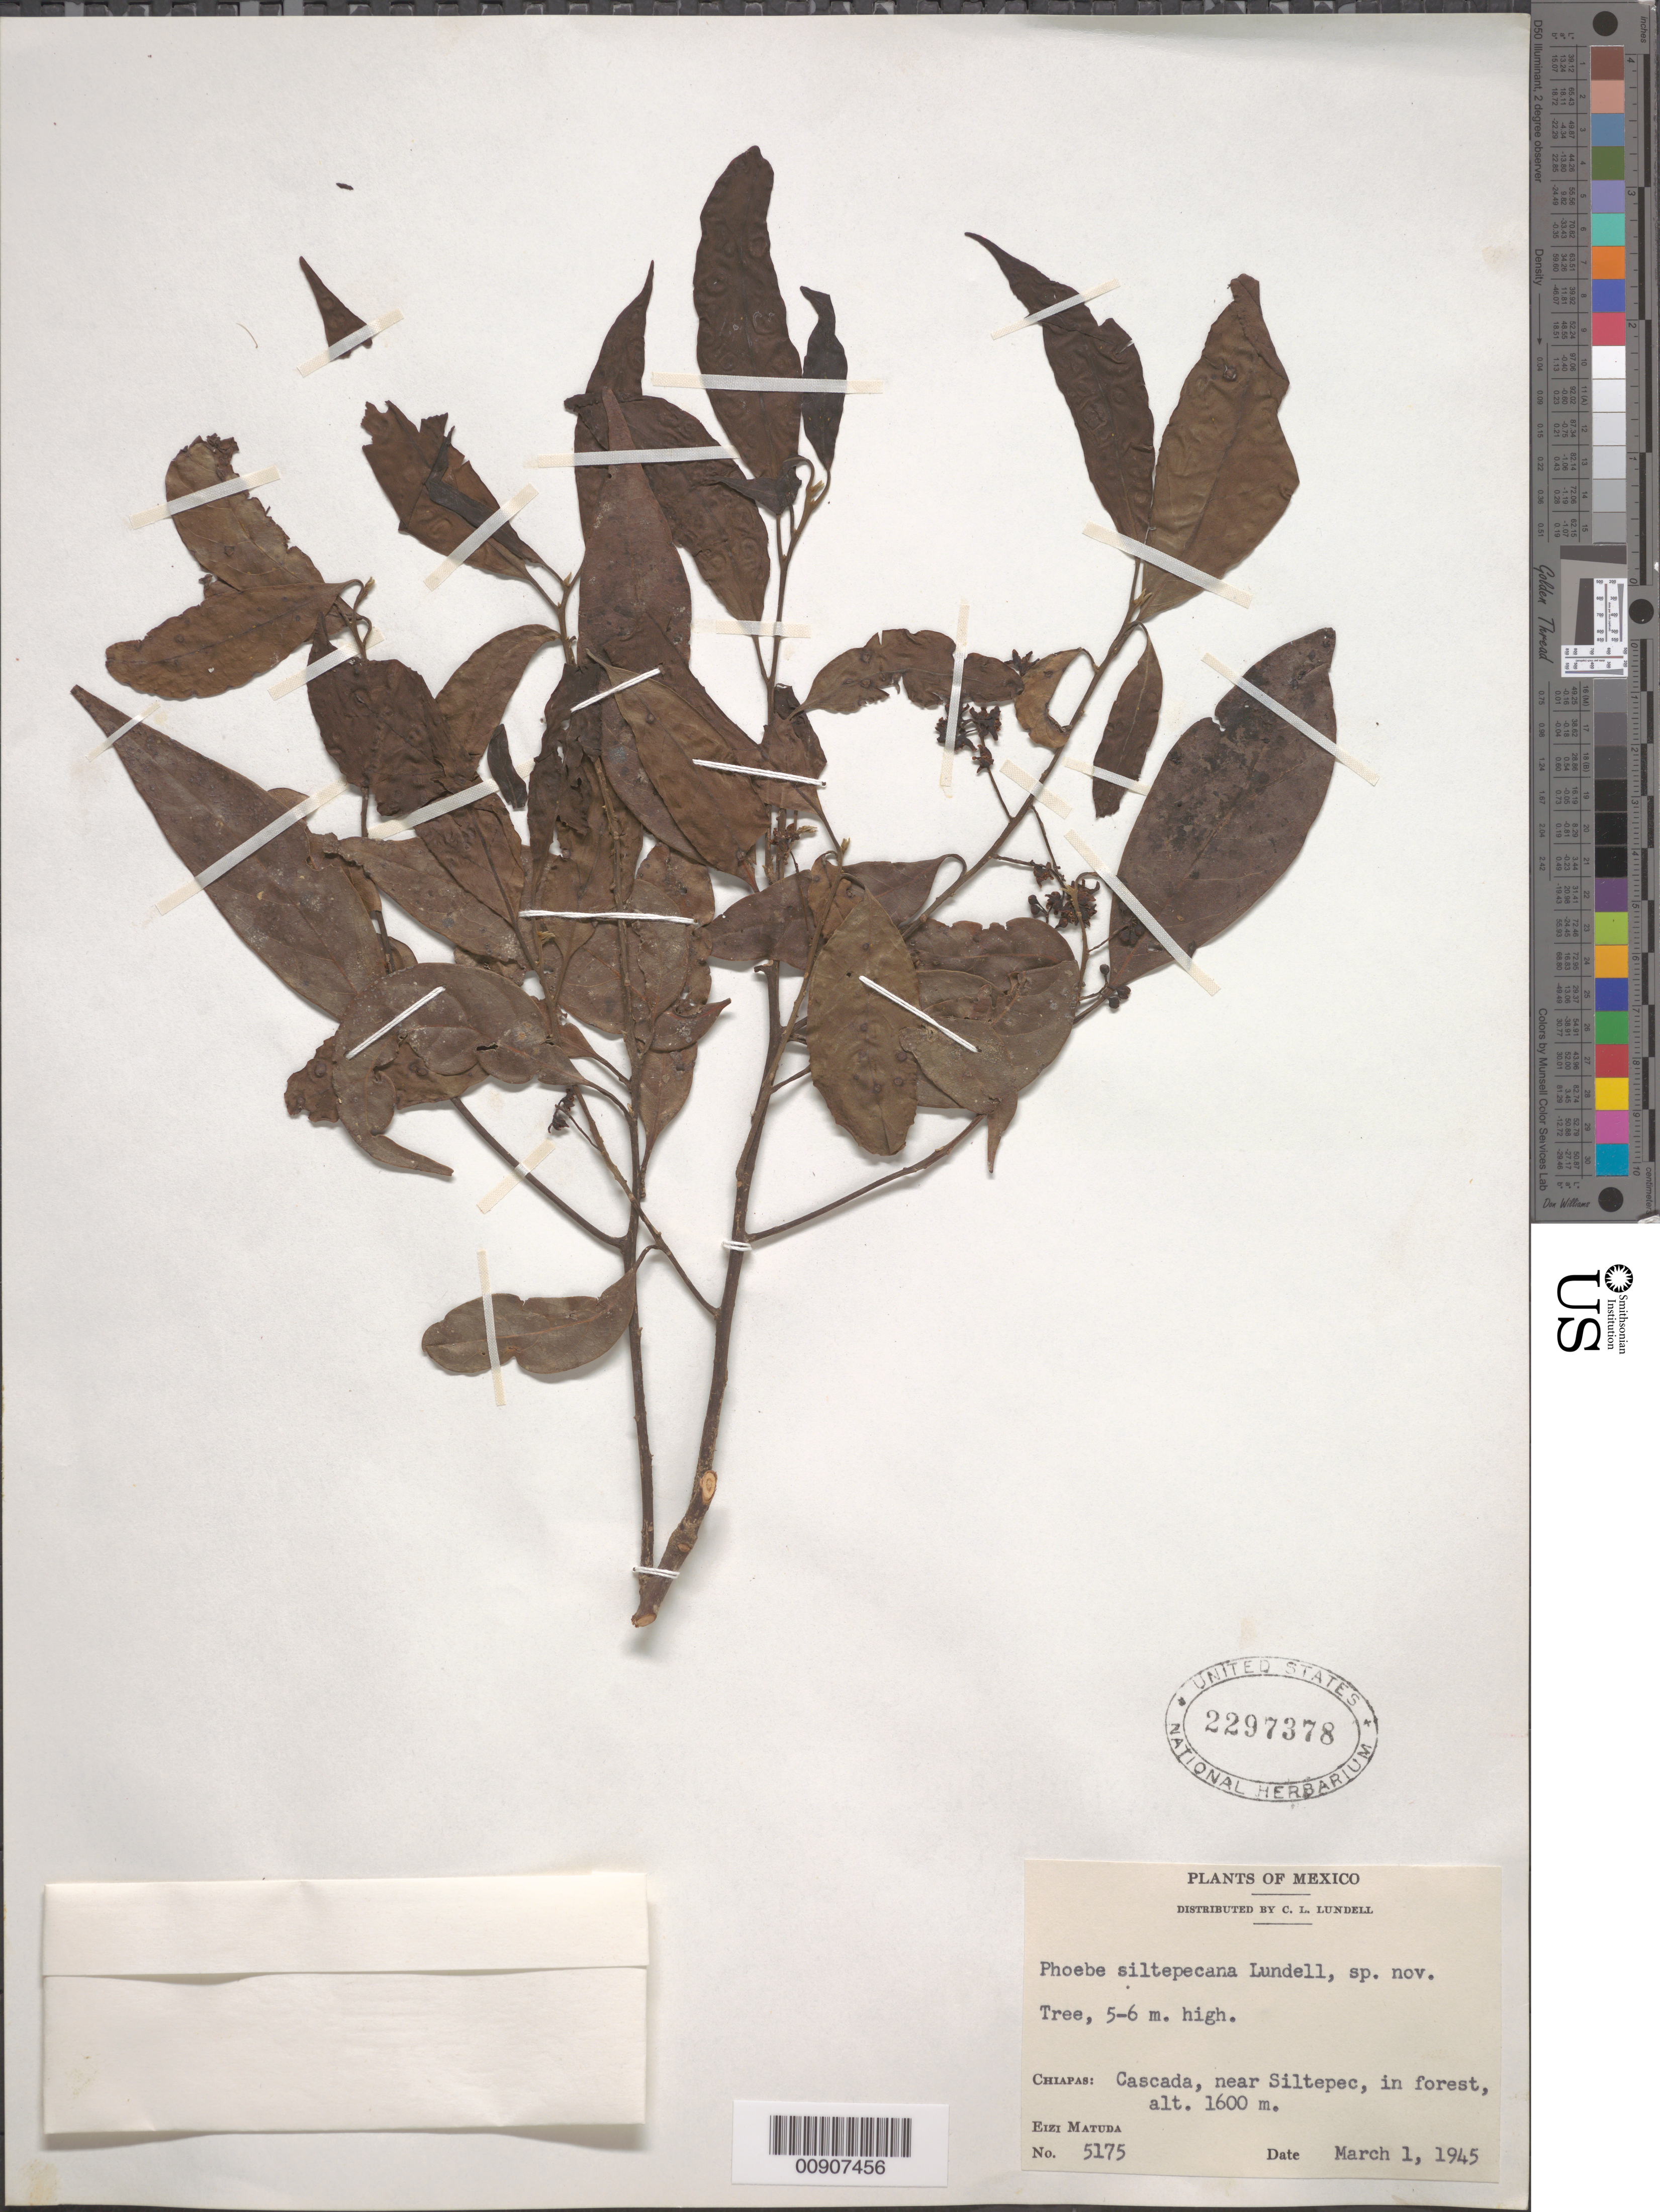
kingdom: Plantae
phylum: Tracheophyta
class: Magnoliopsida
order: Laurales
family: Lauraceae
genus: Phoebe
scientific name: Phoebe siltepecana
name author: Lundell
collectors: E. Matuda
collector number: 5175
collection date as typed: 01 Mar 1945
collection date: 1945-03-01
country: Mexico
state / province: Chiapas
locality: Chiapas: Cascada, near Siltepec.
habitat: In forest.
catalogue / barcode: US 2297378